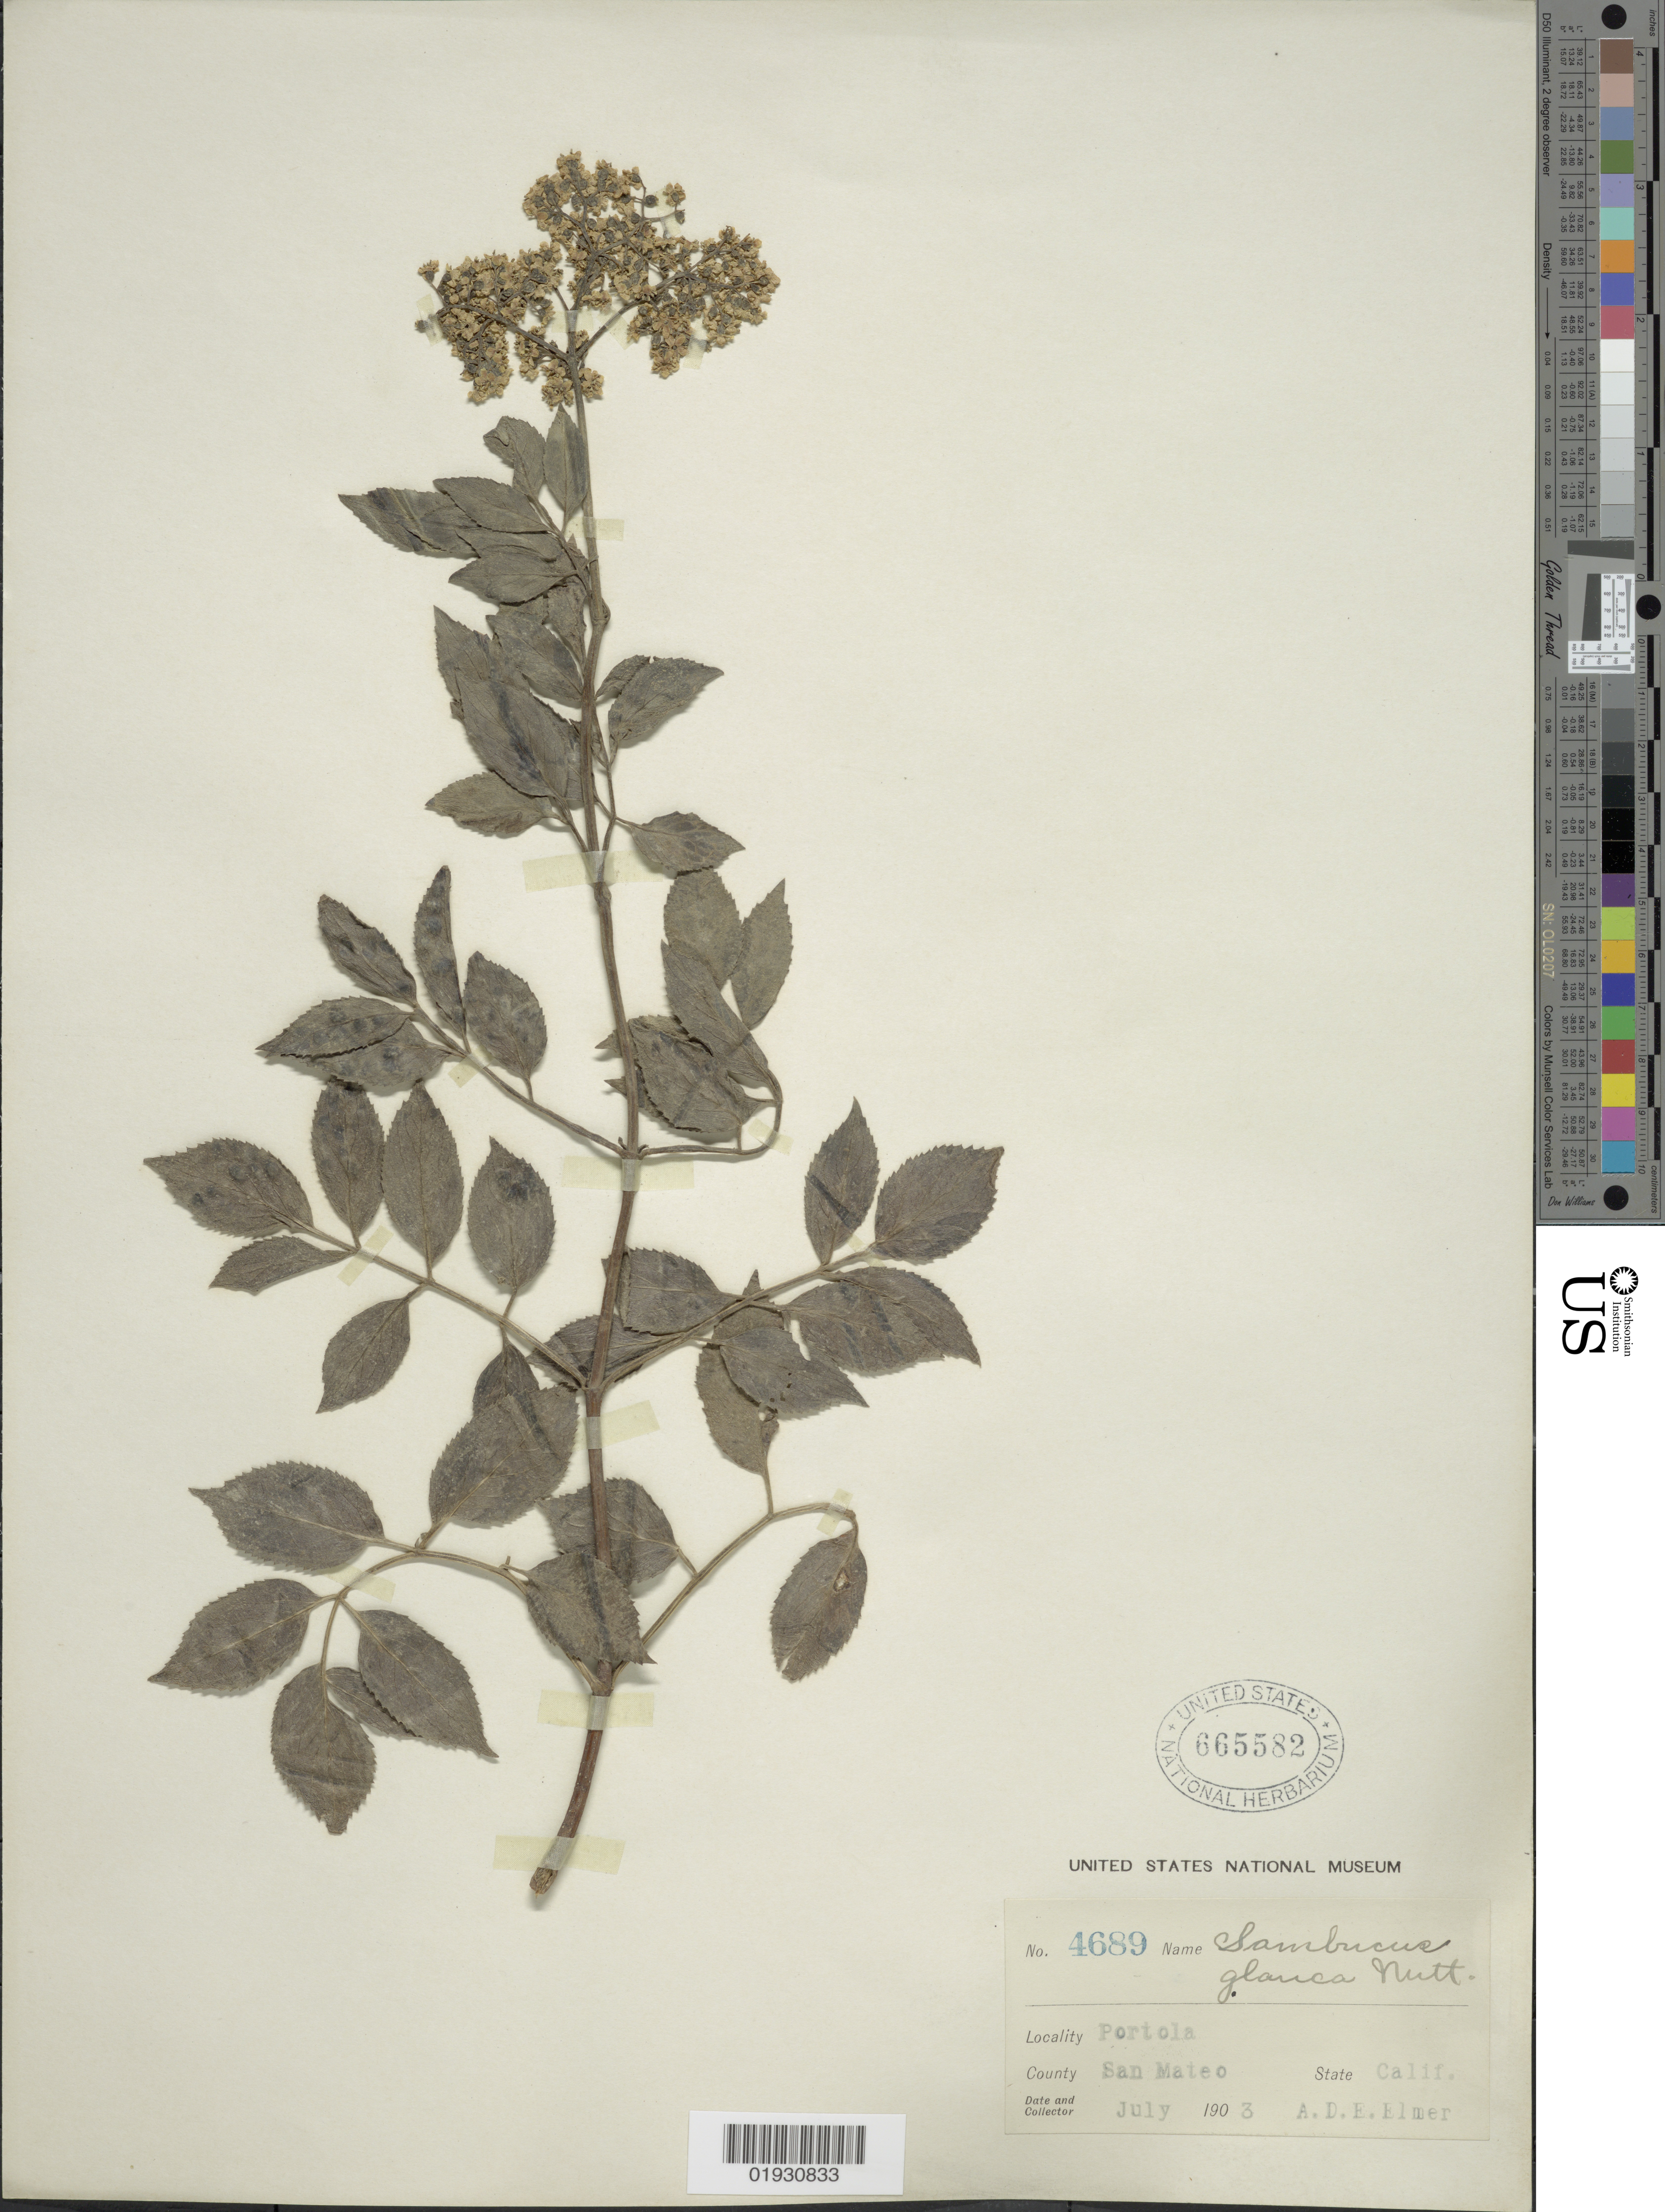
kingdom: Plantae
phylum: Tracheophyta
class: Magnoliopsida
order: Dipsacales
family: Viburnaceae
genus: Sambucus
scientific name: Sambucus cerulea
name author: Raf.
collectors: A. D. E. Elmer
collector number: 4689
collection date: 1903-07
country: United States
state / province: California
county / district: San Mateo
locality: Portola. County San Mateo.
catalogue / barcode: US 665582